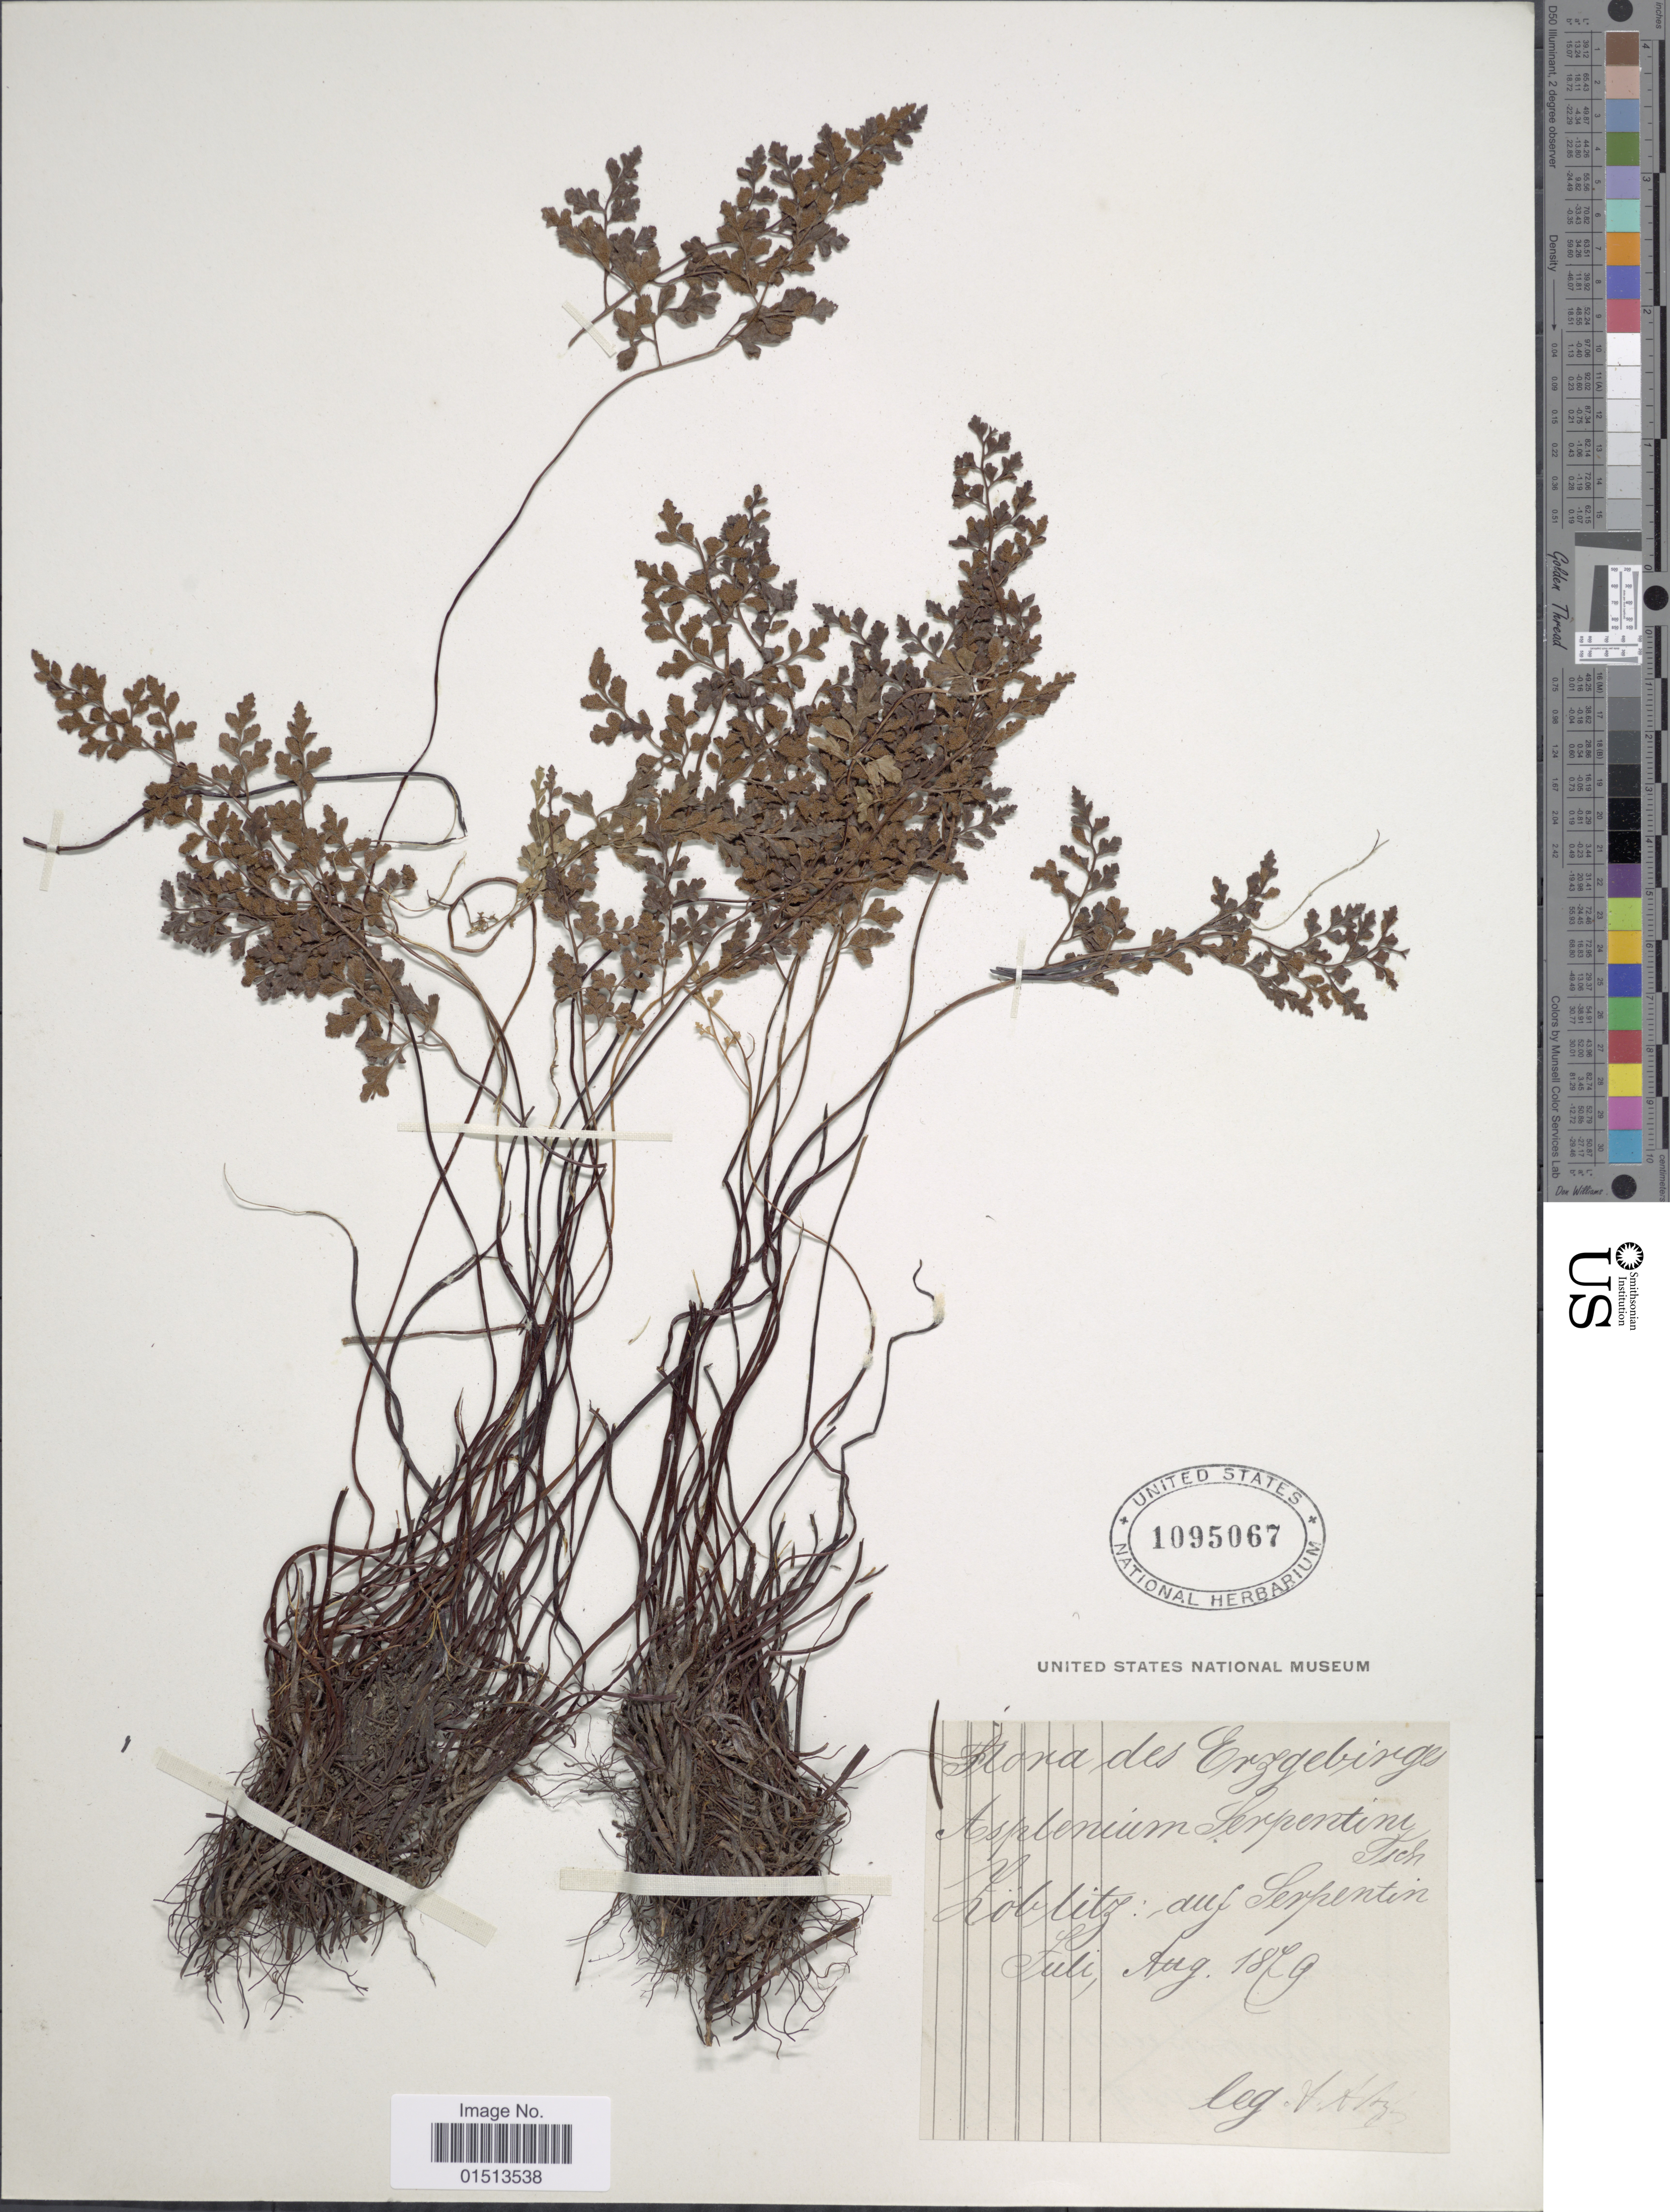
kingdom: Plantae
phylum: Tracheophyta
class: Polypodiopsida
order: Polypodiales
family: Aspleniaceae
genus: Asplenium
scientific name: Asplenium adiantum-nigrum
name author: L.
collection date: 1879-07/1879-08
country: Germany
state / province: Sachsen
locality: Löblity: auf Serpentin.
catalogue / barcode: US 1095067